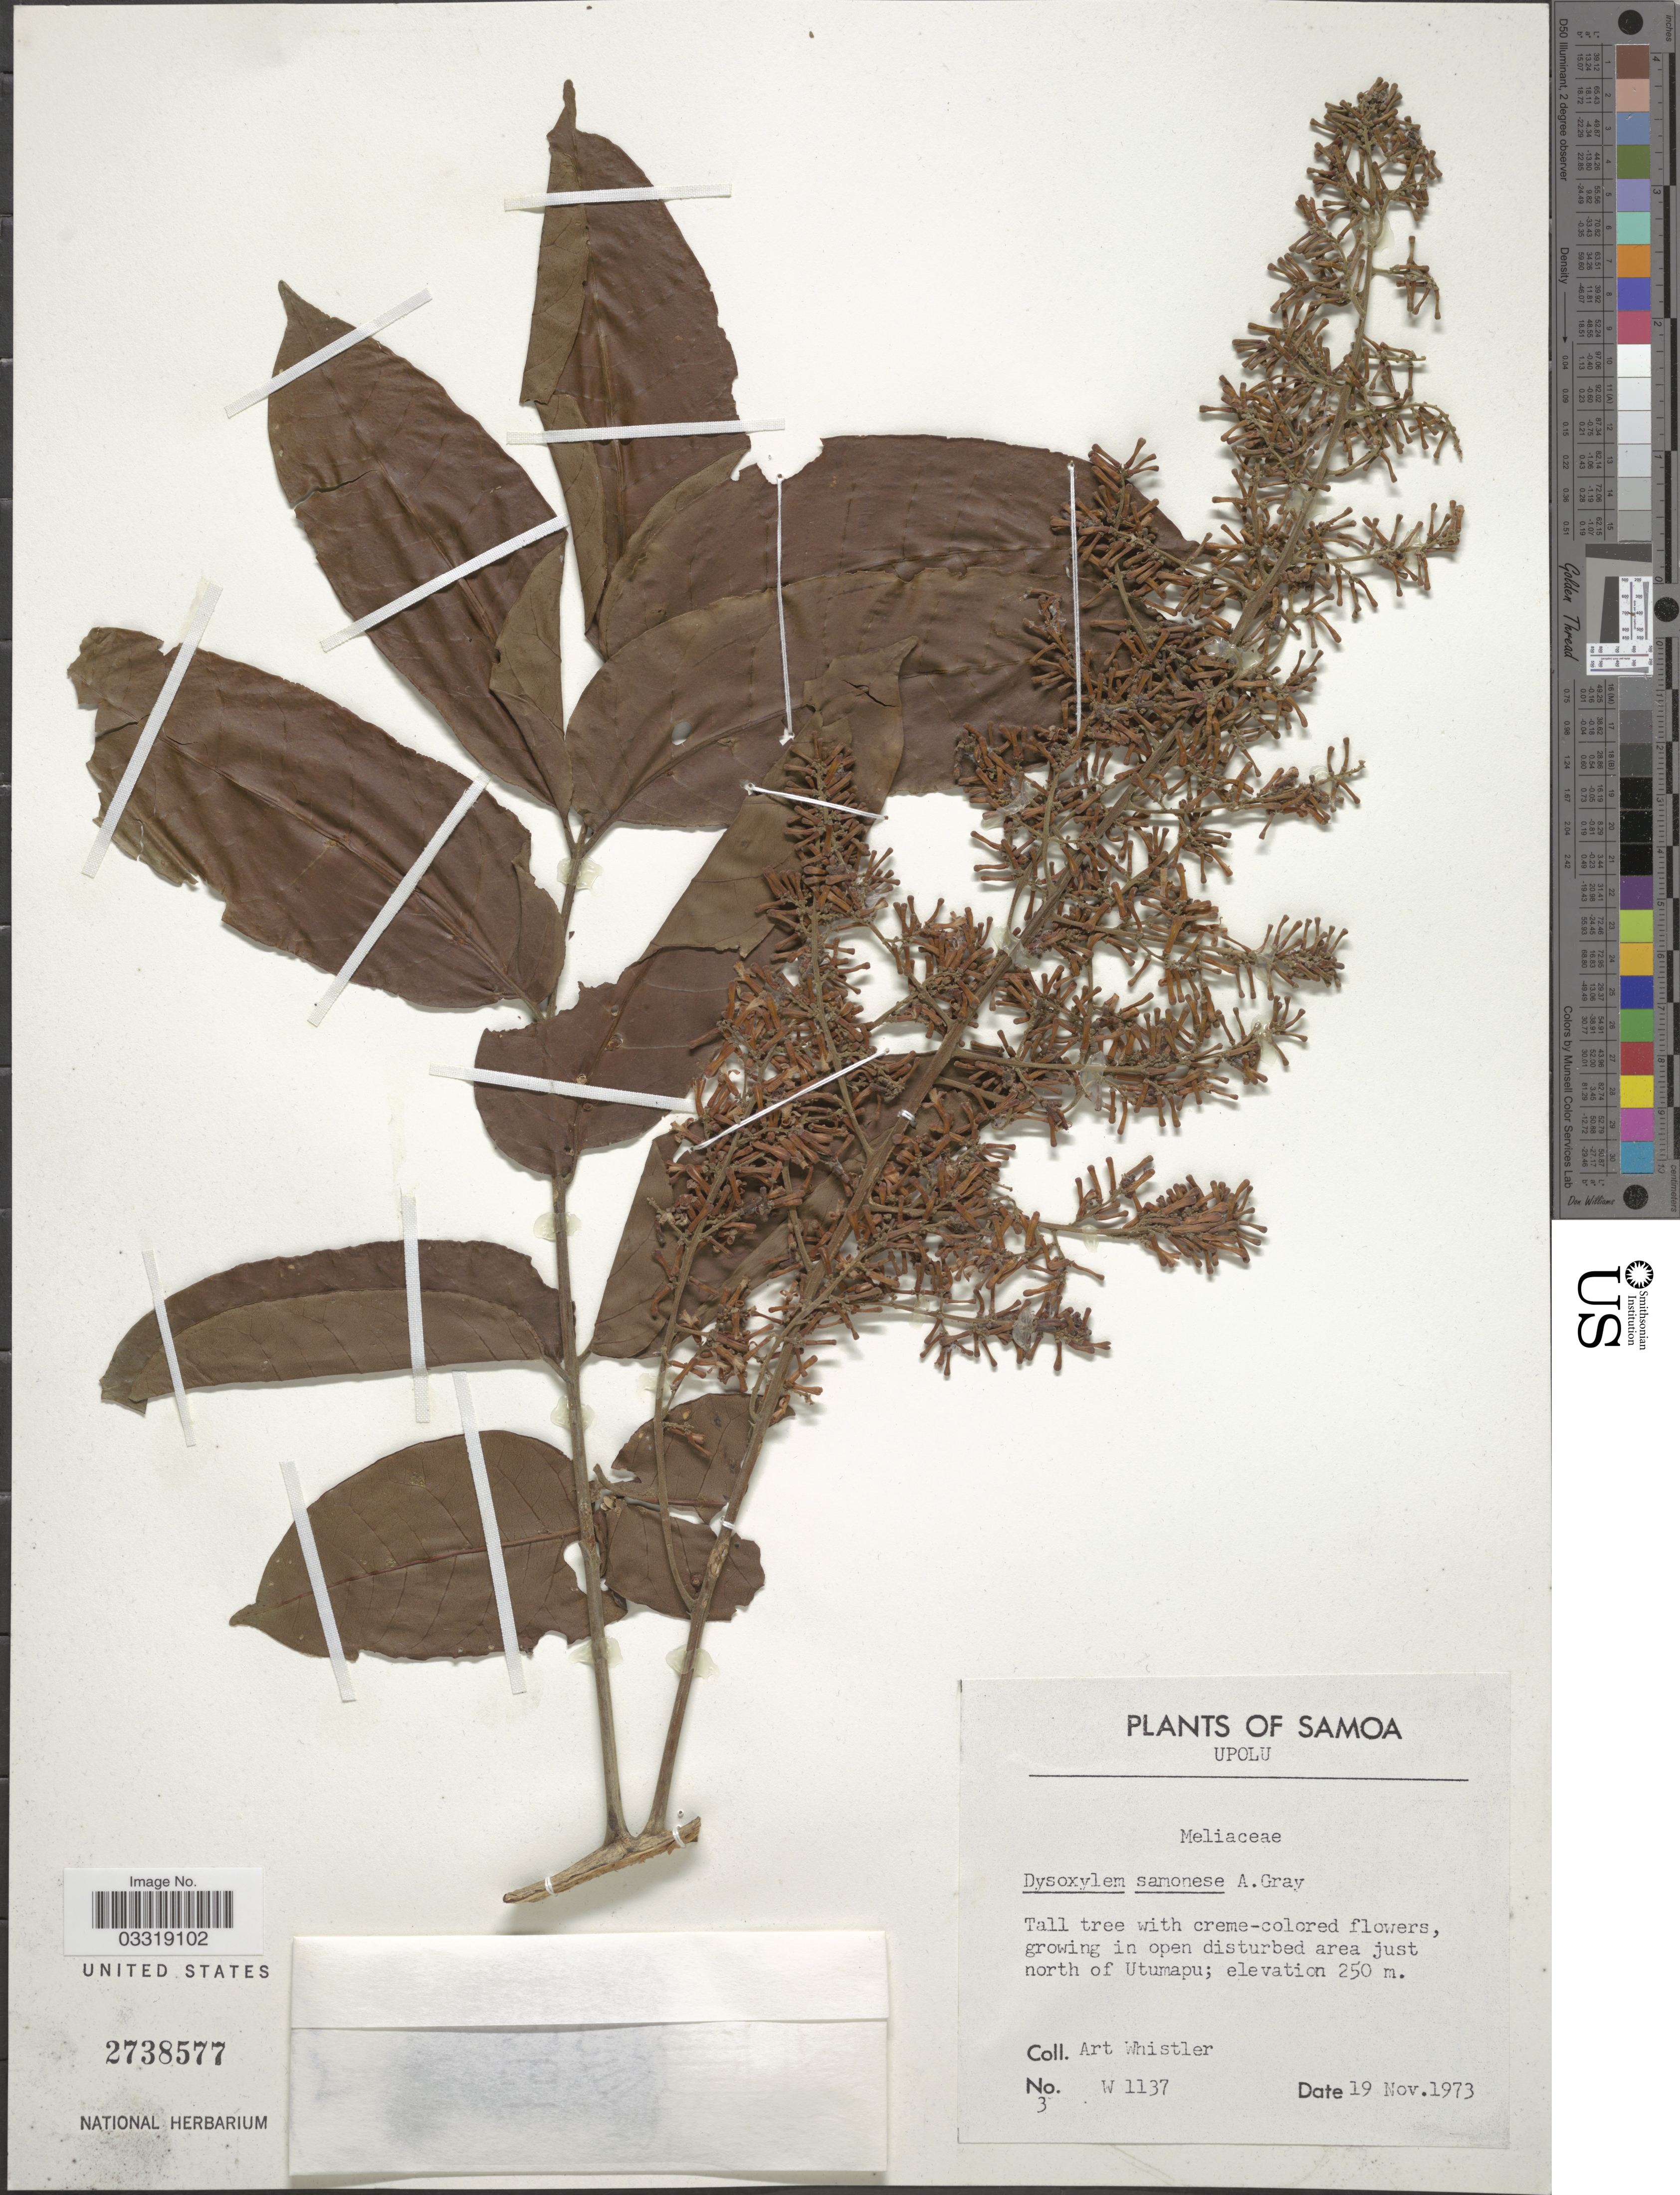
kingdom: Plantae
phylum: Tracheophyta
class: Magnoliopsida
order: Sapindales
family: Meliaceae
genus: Didymocheton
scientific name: Didymocheton alliaceus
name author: (G. Forst.) Mabb.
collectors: A. Whistler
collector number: W 1137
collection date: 1973-11-19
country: Samoa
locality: Samoa. Upolu. Just north of Utumapu.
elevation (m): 250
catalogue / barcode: US 2738577